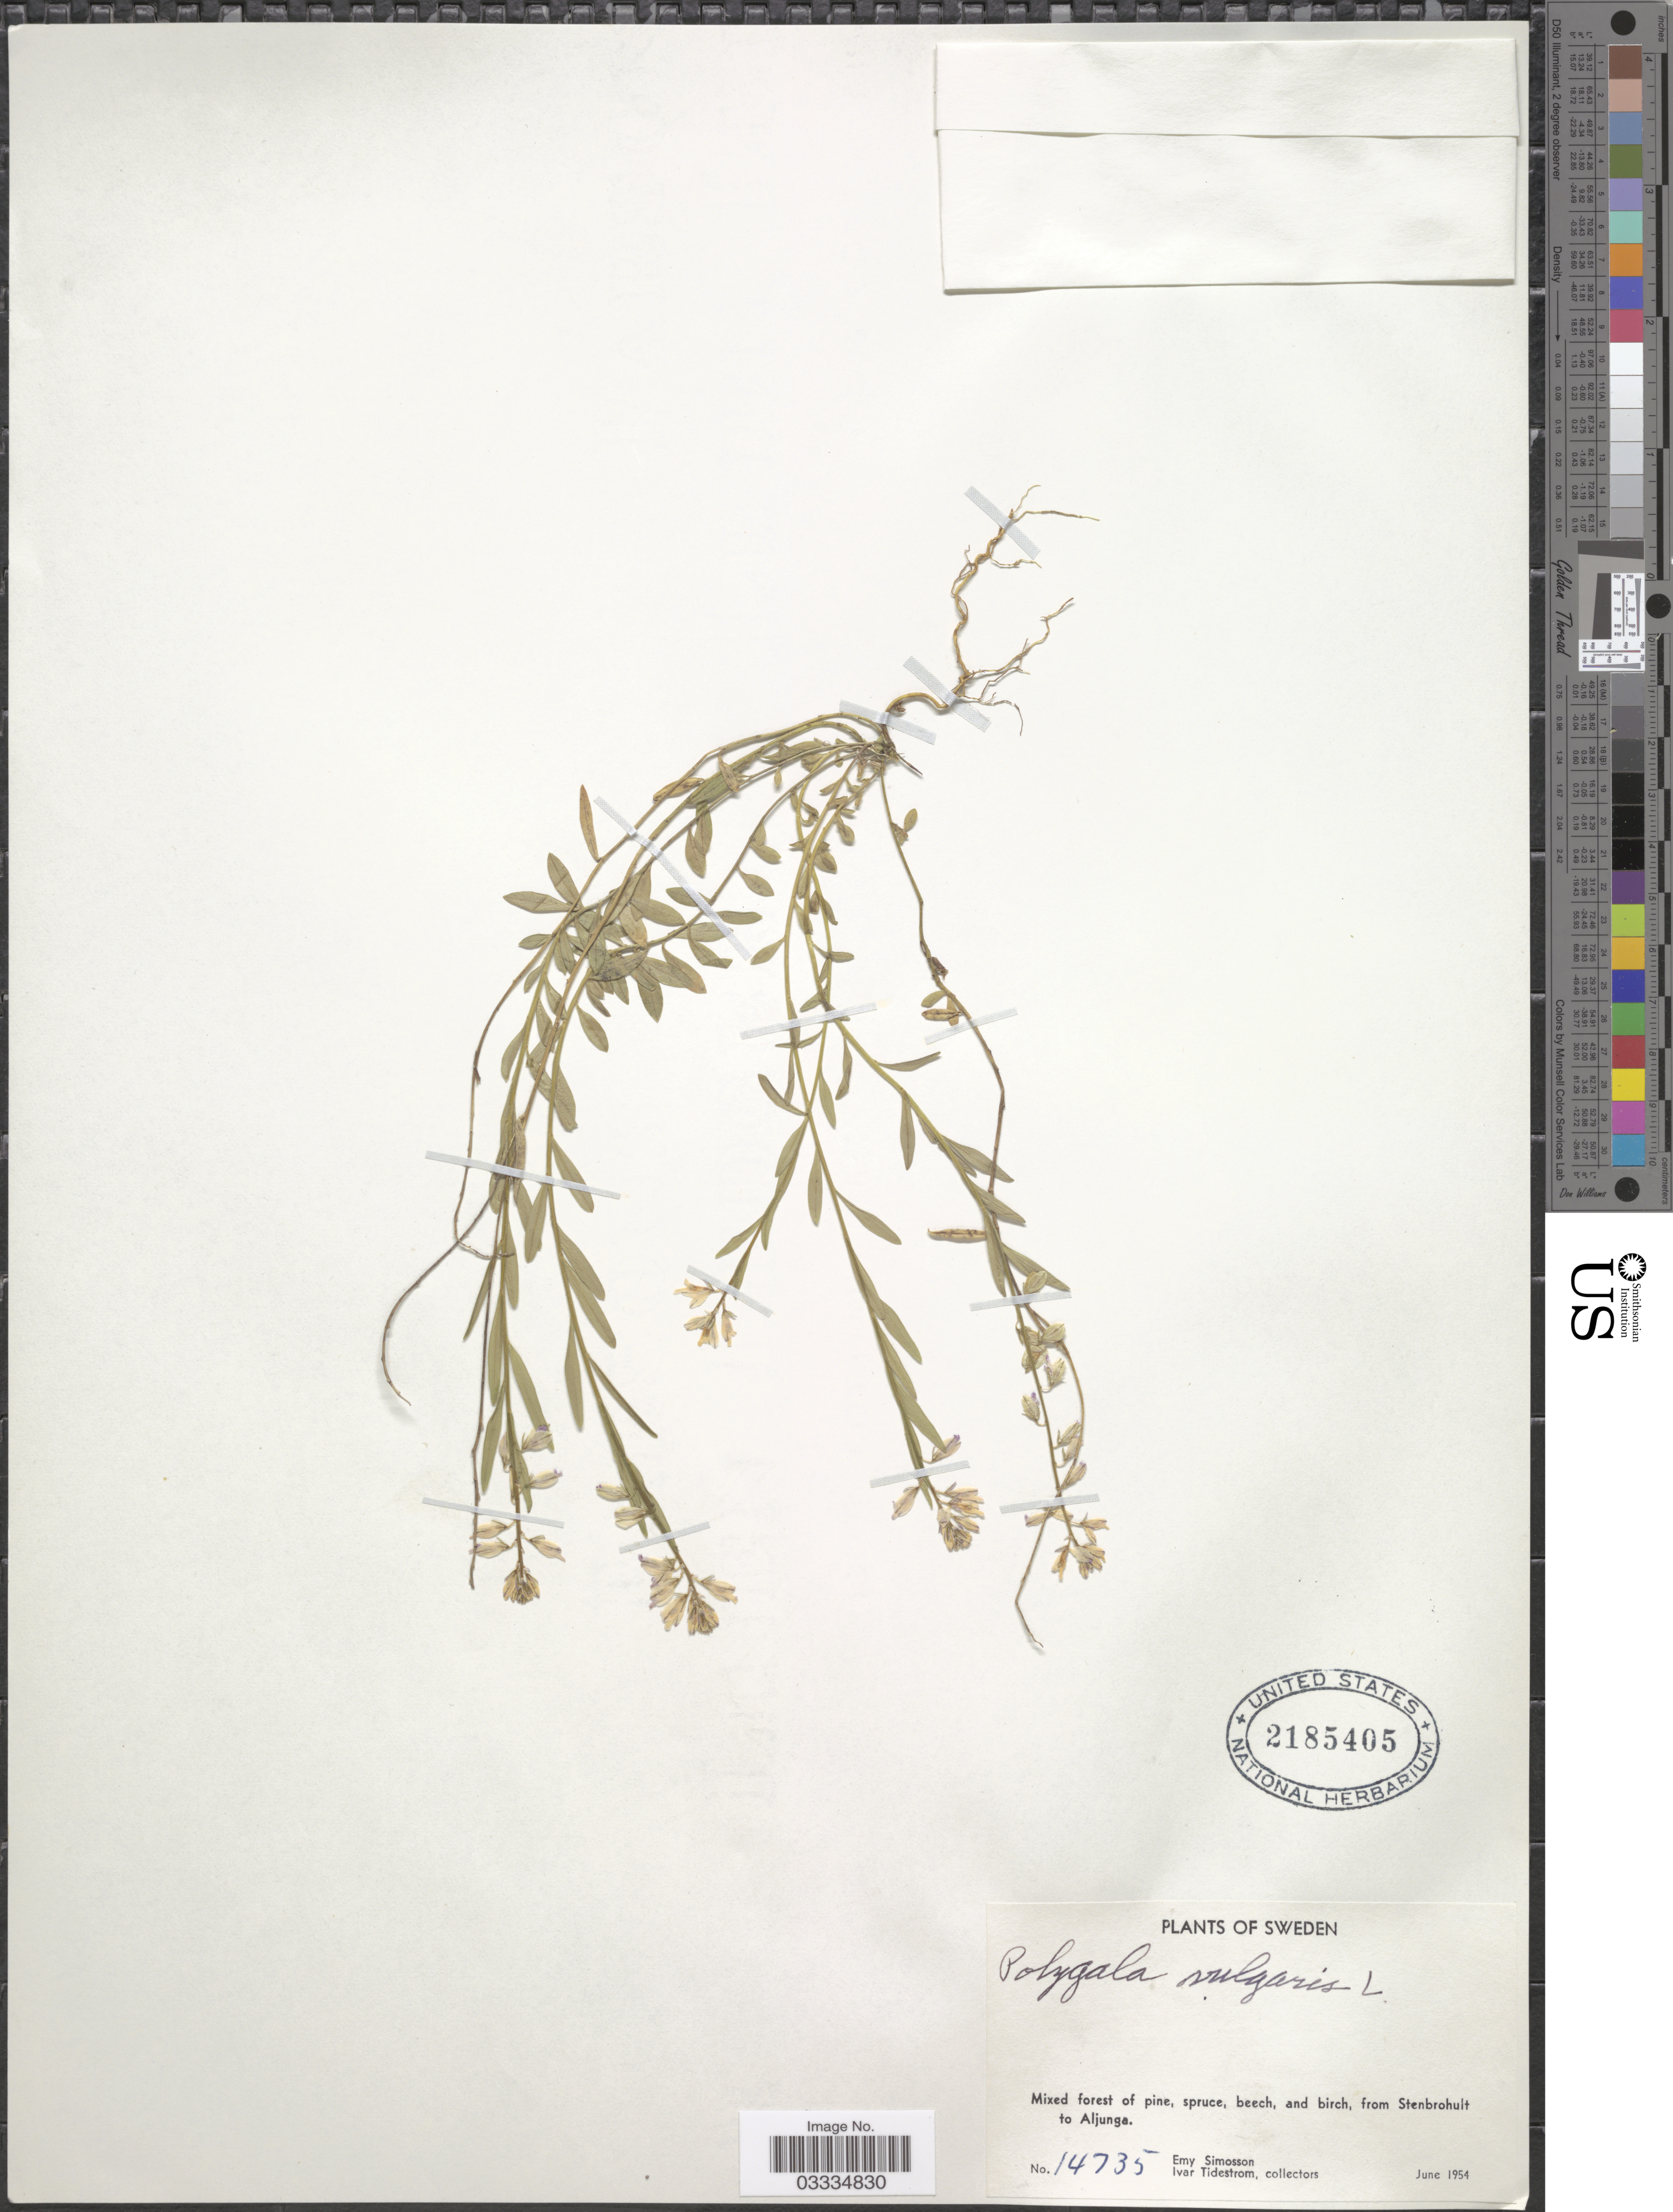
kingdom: Plantae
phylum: Tracheophyta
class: Magnoliopsida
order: Fabales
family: Polygalaceae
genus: Polygala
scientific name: Polygala vulgaris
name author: L.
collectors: E. Simosson & I. F. Tidestrom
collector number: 14735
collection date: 1954-06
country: Sweden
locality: From Stenbrohult to Aljunga.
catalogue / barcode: US 2185405